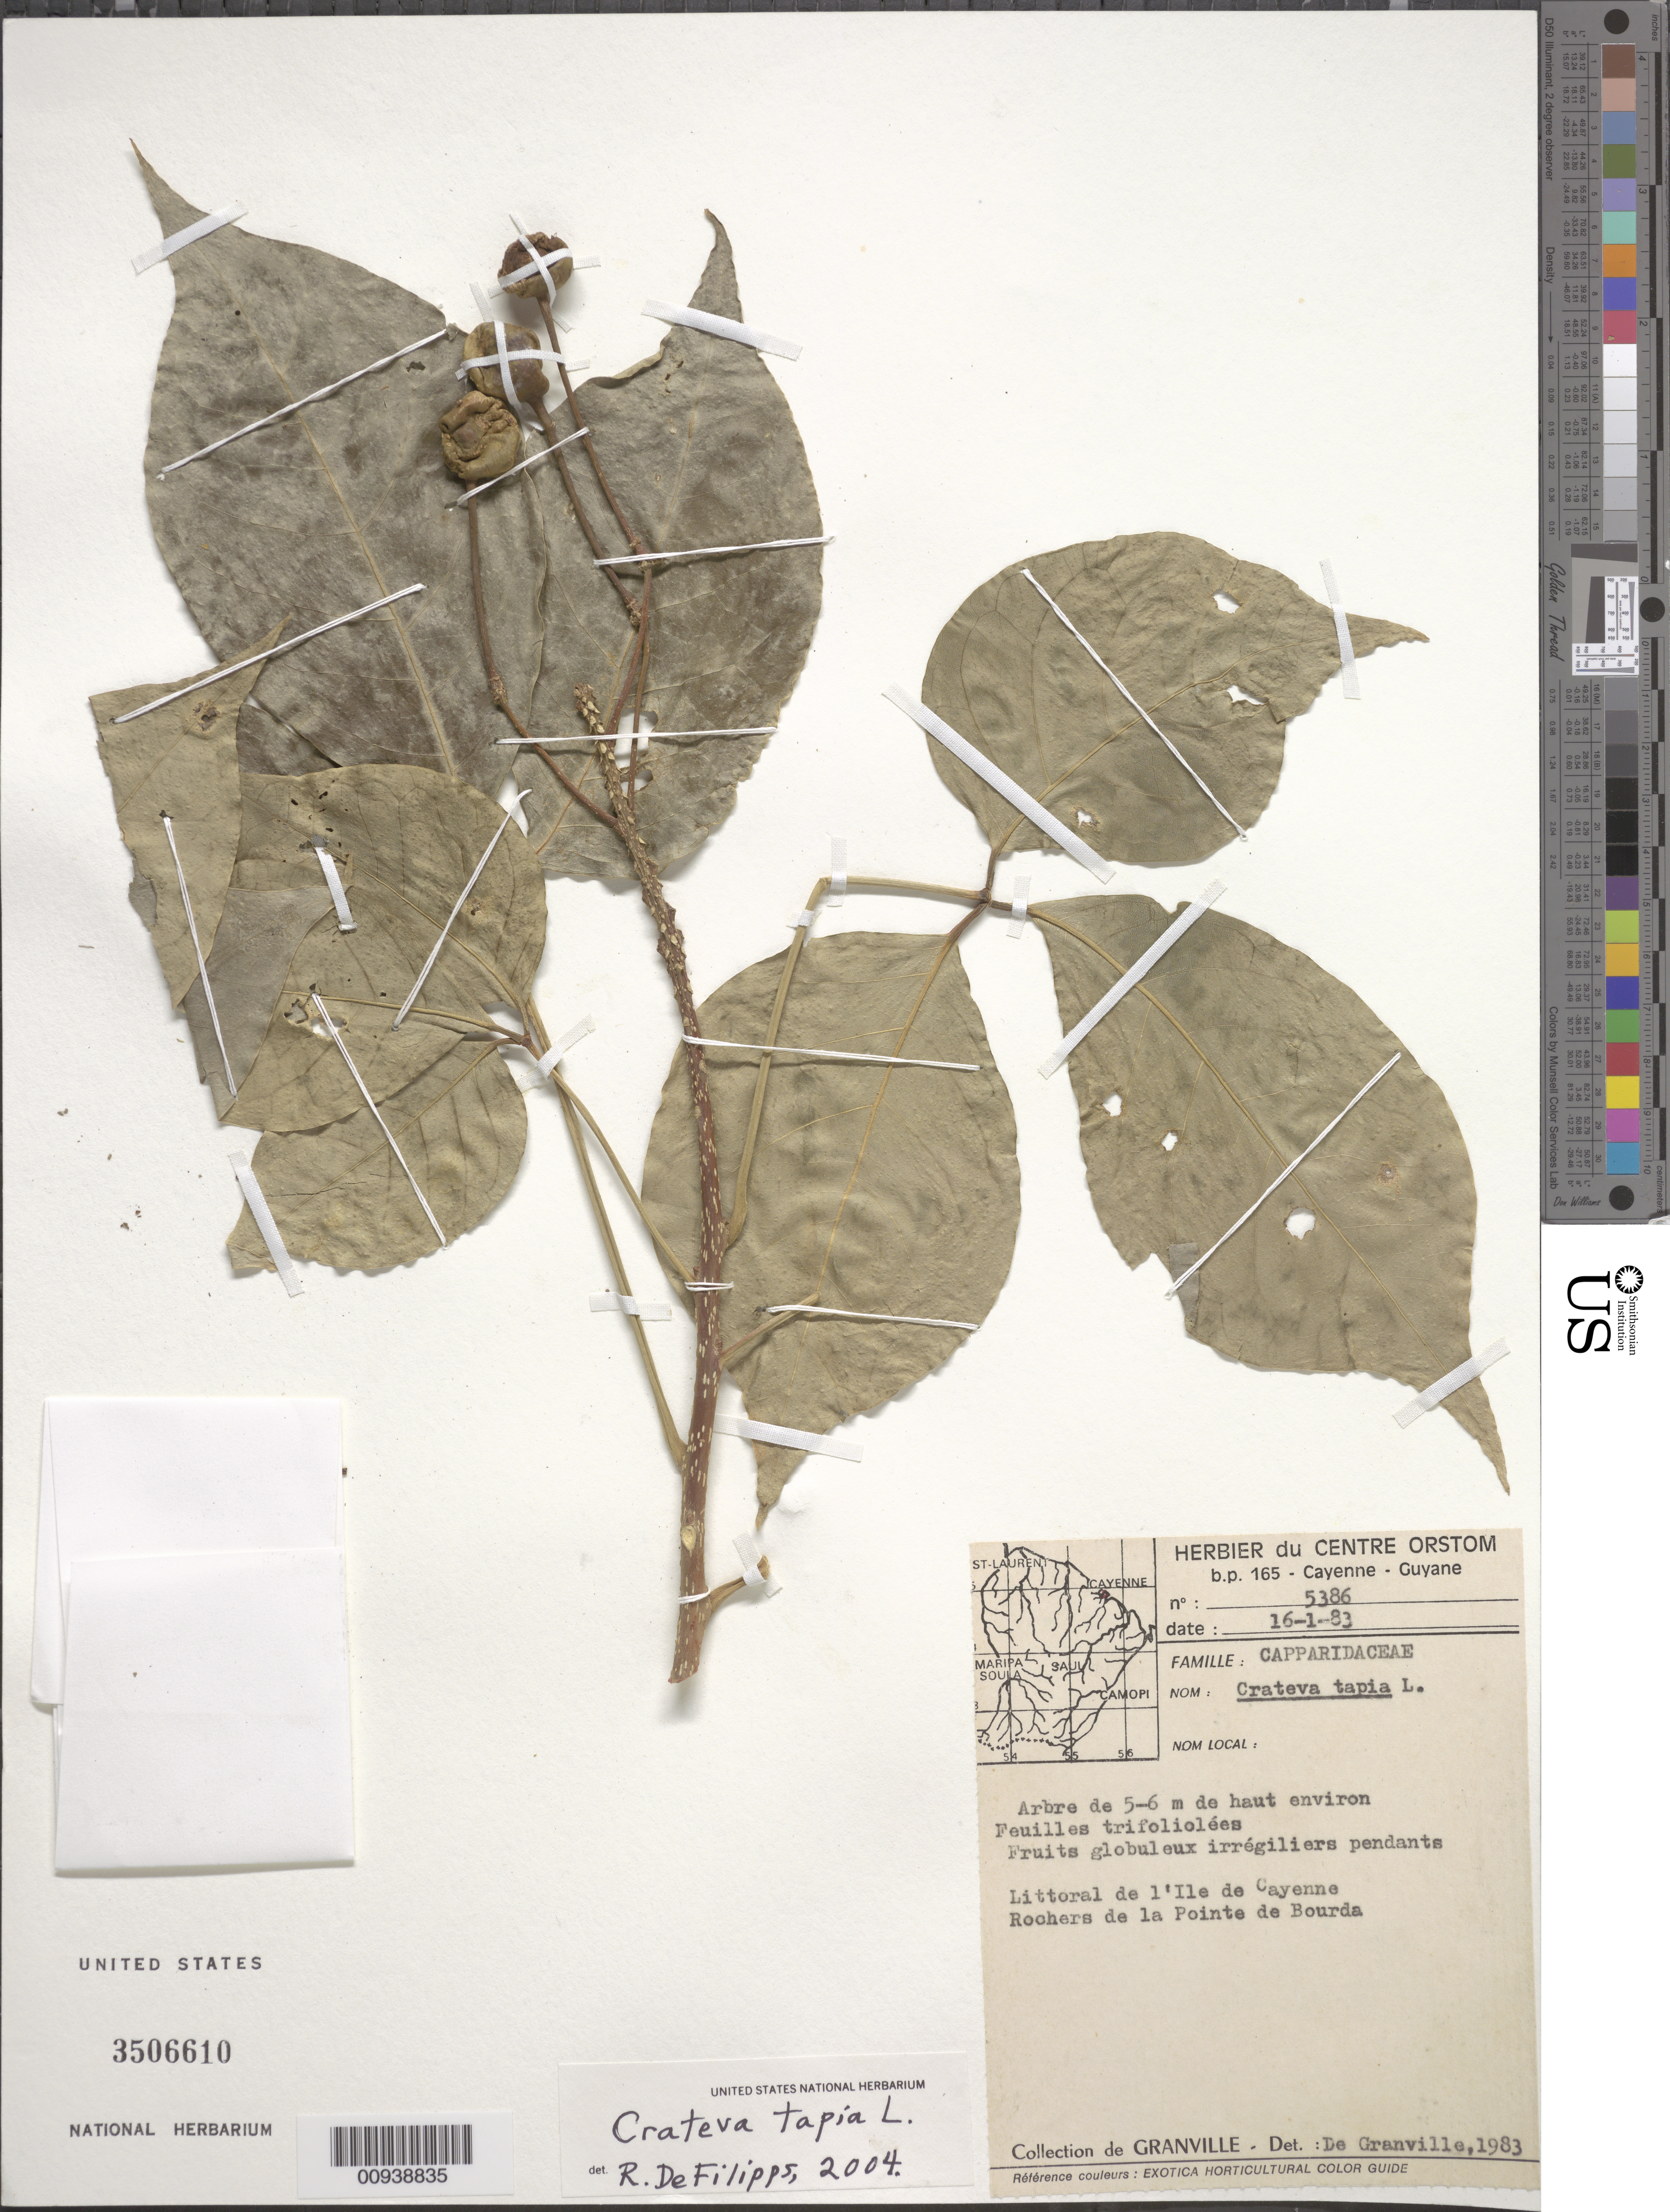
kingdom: Plantae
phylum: Tracheophyta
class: Magnoliopsida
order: Brassicales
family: Capparaceae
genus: Crateva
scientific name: Crateva tapia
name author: L.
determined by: DeFilipps, R. A.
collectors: J.-J. de Granville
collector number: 5386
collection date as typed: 16-Jan-83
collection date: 1983-01-16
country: French Guiana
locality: Ile de Cayenne, Pointe de Bourda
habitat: On rocks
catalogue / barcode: US 3506610